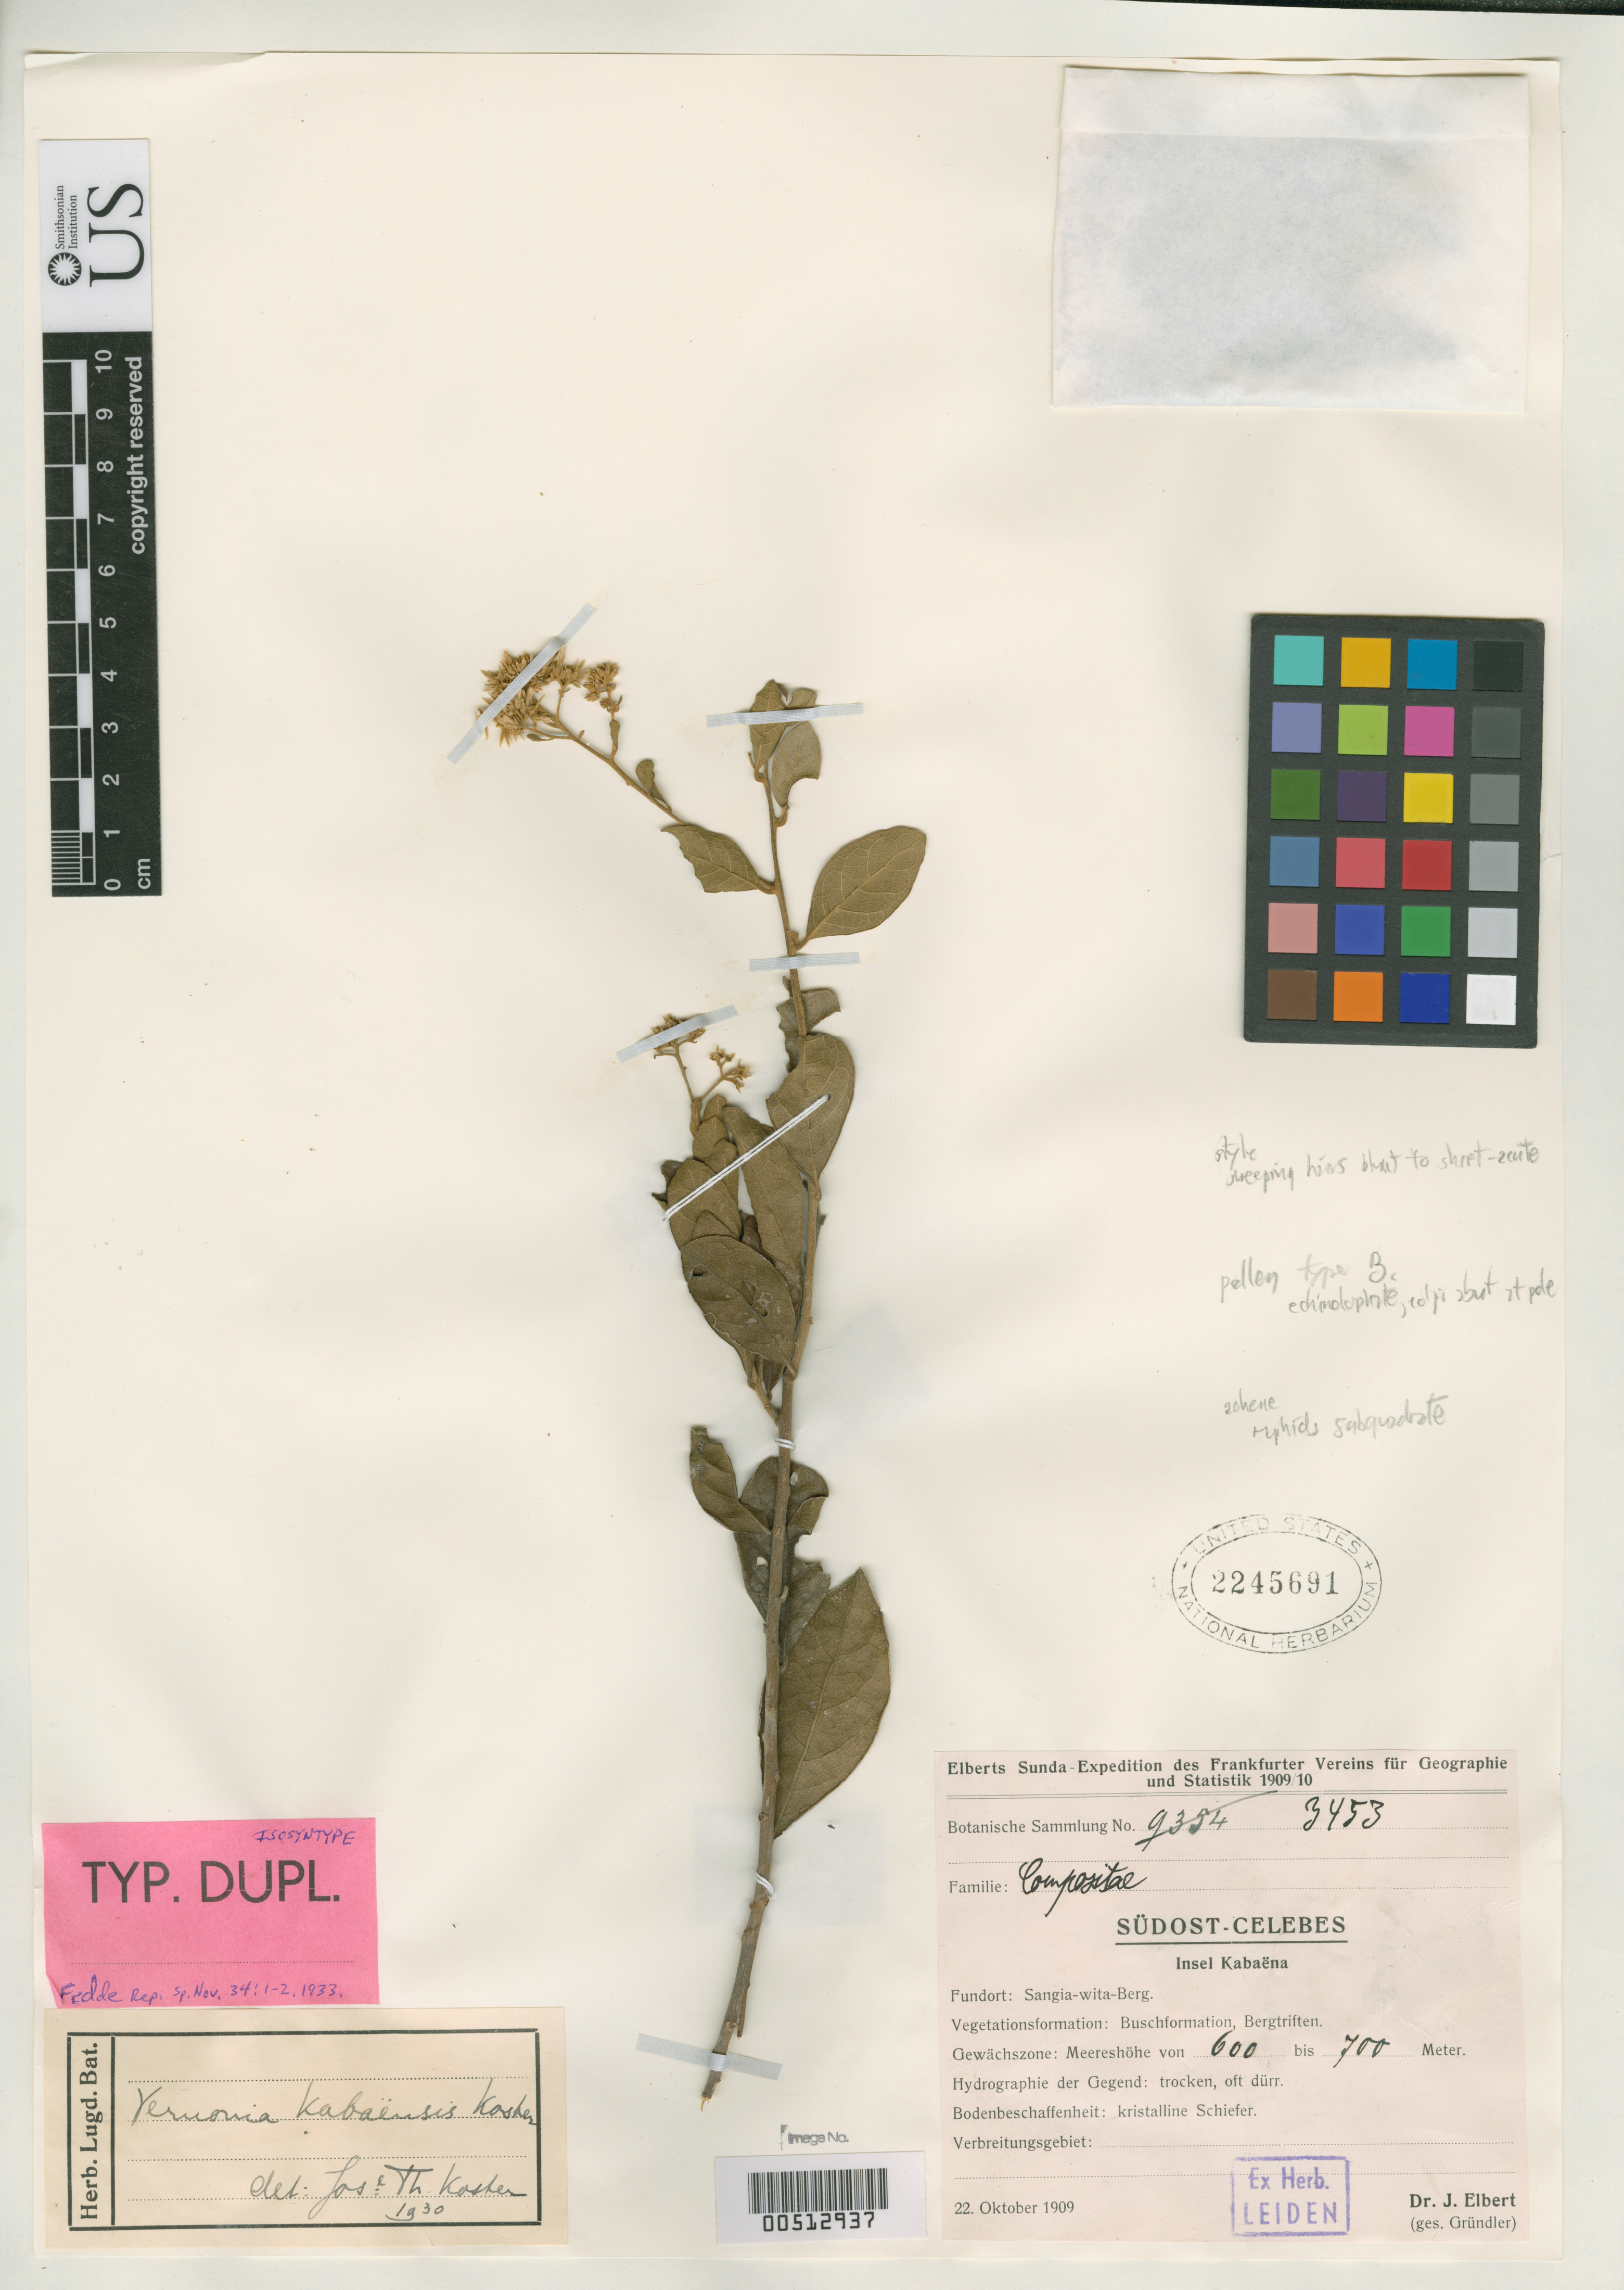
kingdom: Plantae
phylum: Tracheophyta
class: Magnoliopsida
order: Asterales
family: Asteraceae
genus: Vernonia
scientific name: Vernonia kabaensis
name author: Koster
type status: Isosyntype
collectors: J. Elbert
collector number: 3453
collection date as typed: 22 Oct 1909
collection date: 1909-10-22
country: Indonesia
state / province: Sulawesi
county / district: Sulawesi Tenggara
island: Sulawesi [Celebes]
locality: Sangia-Wita-Berg.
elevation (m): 600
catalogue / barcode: US 2245691